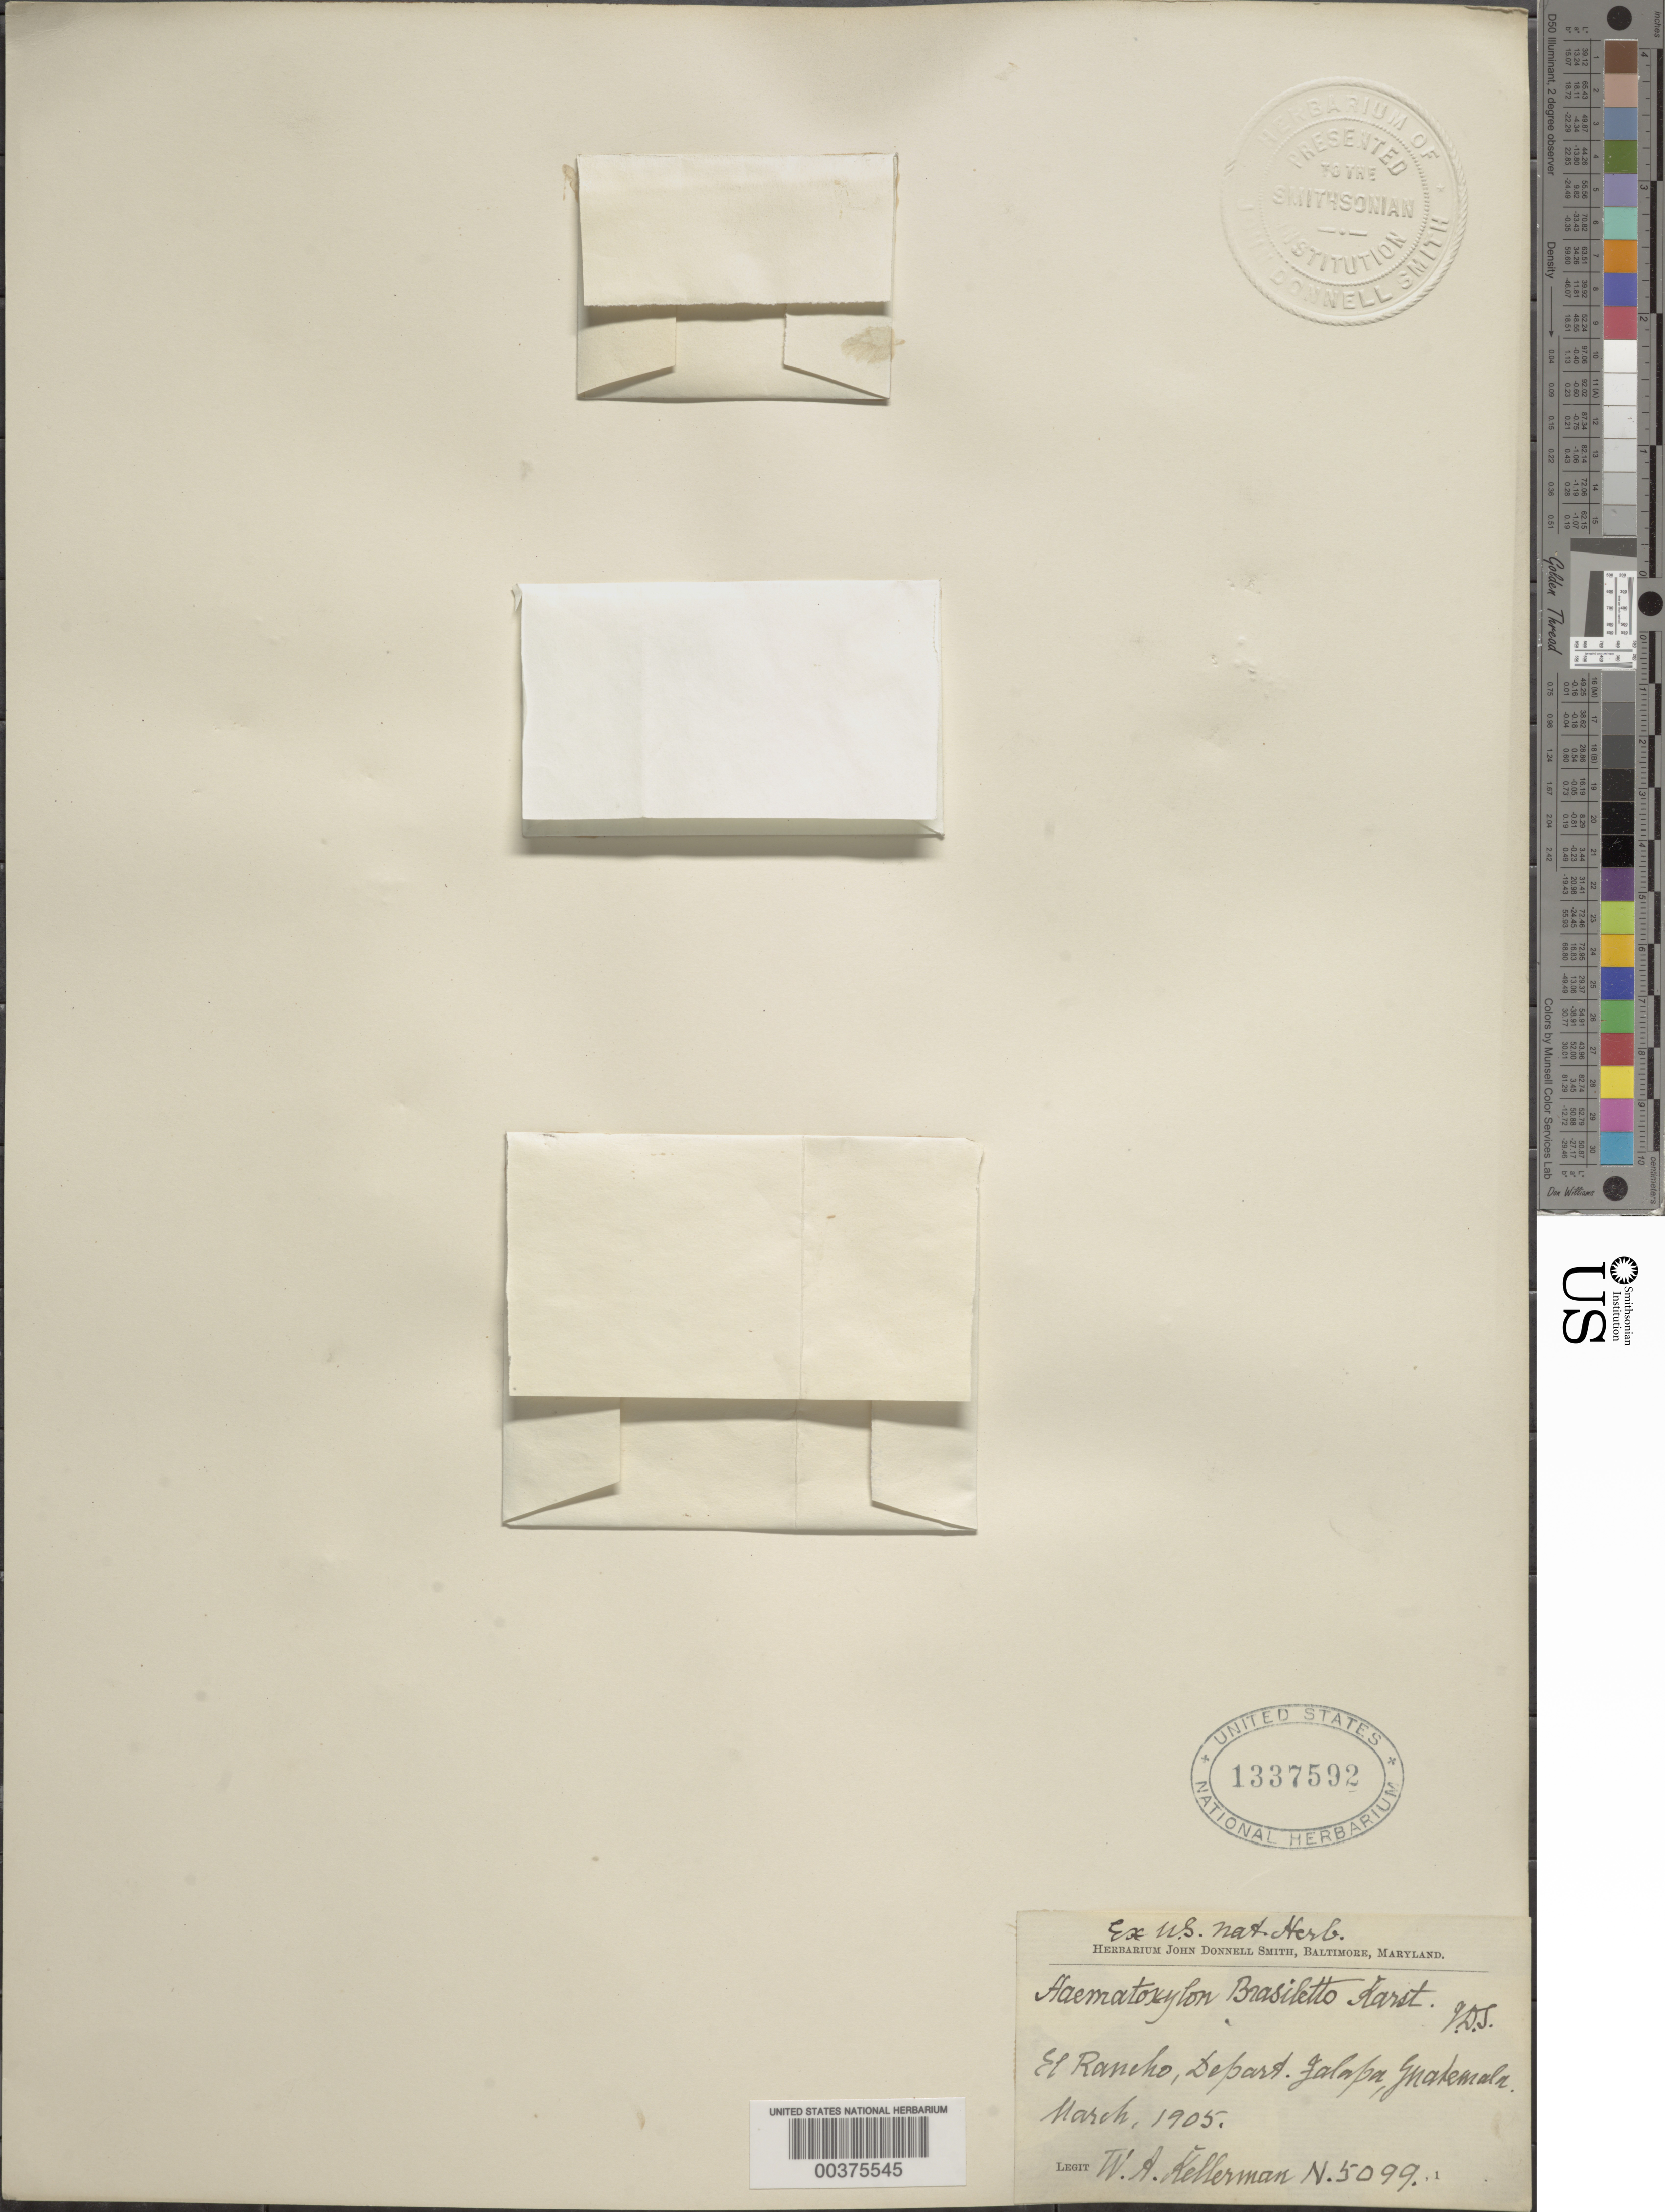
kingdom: Plantae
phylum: Tracheophyta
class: Magnoliopsida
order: Fabales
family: Fabaceae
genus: Haematoxylum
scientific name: Haematoxylum brasiletto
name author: H. Karst.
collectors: W. A. Kellerman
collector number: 5099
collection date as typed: Mar 1905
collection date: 1905-03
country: Guatemala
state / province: Baja Verapaz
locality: Jalapa dept. (?), El Rancho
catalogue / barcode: US 1337592